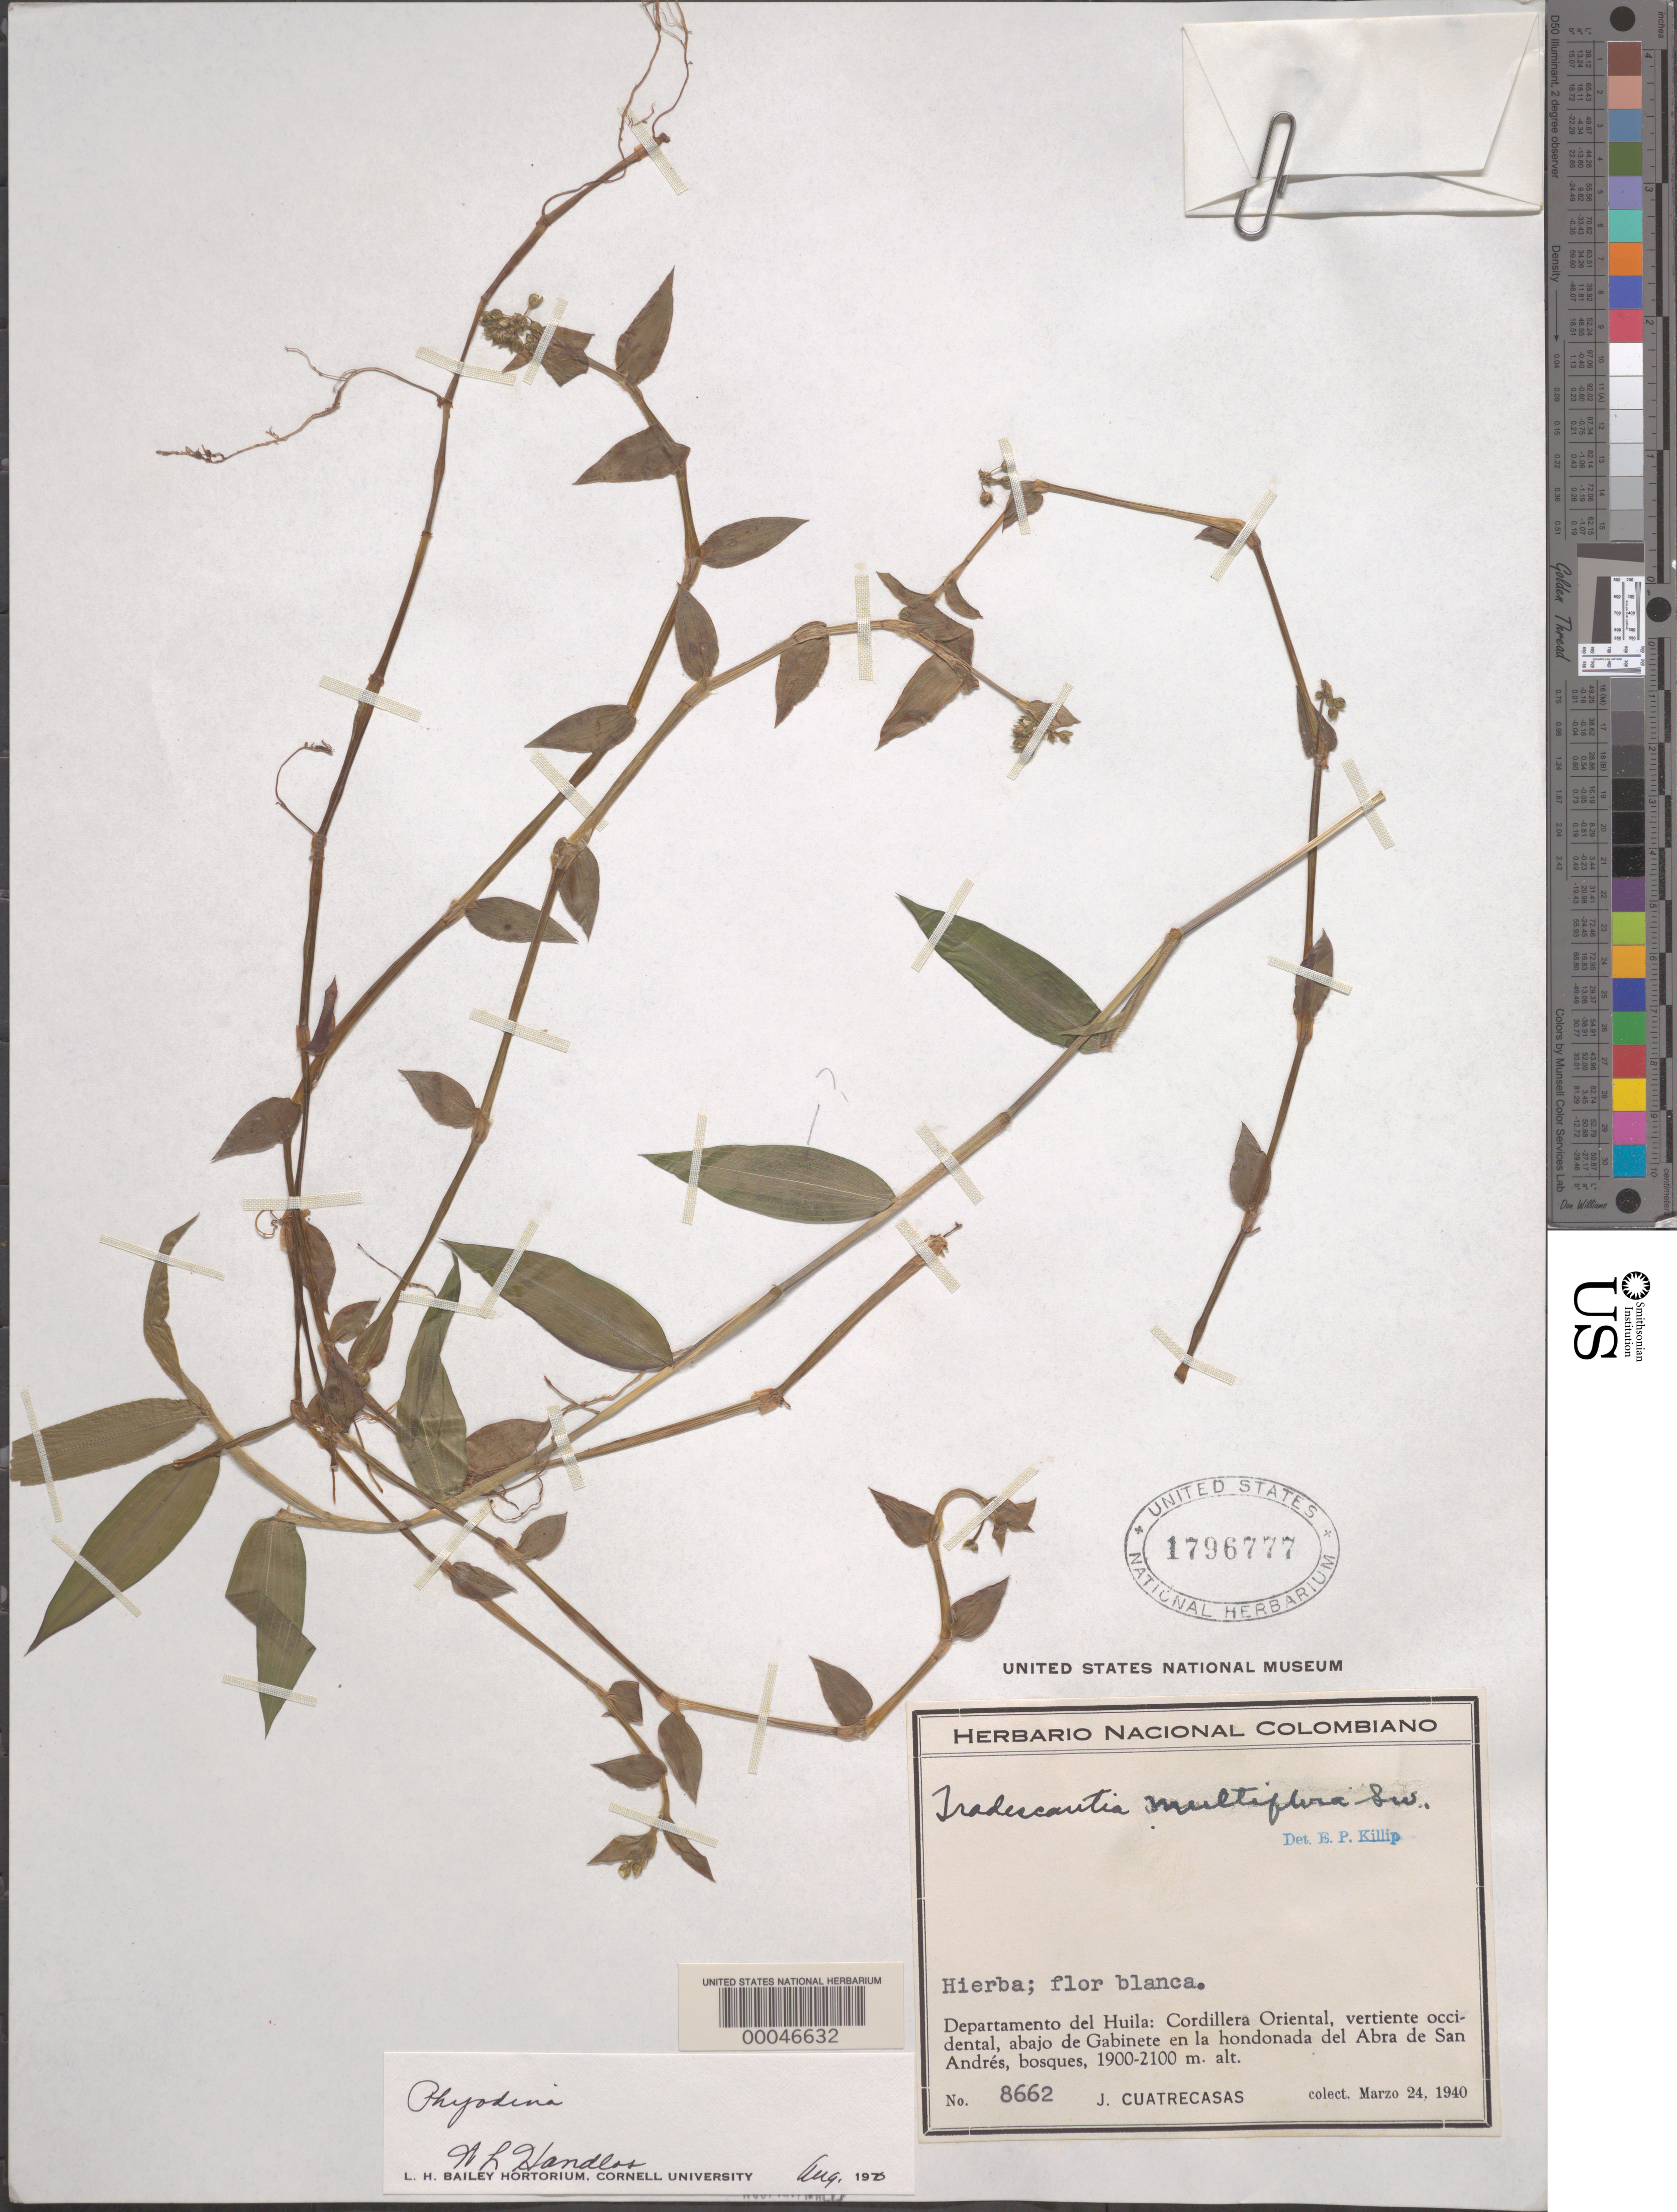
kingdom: Plantae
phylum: Tracheophyta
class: Liliopsida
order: Commelinales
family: Commelinaceae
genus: Callisia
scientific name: Callisia sp.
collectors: J. Cuatrecasas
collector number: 8662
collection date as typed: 24 Mar 1940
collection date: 1940-03-24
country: Colombia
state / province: Huila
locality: Gabinete, Abra de San Andres, Cordillera Oriental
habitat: Forest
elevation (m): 1900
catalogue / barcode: US 1796777